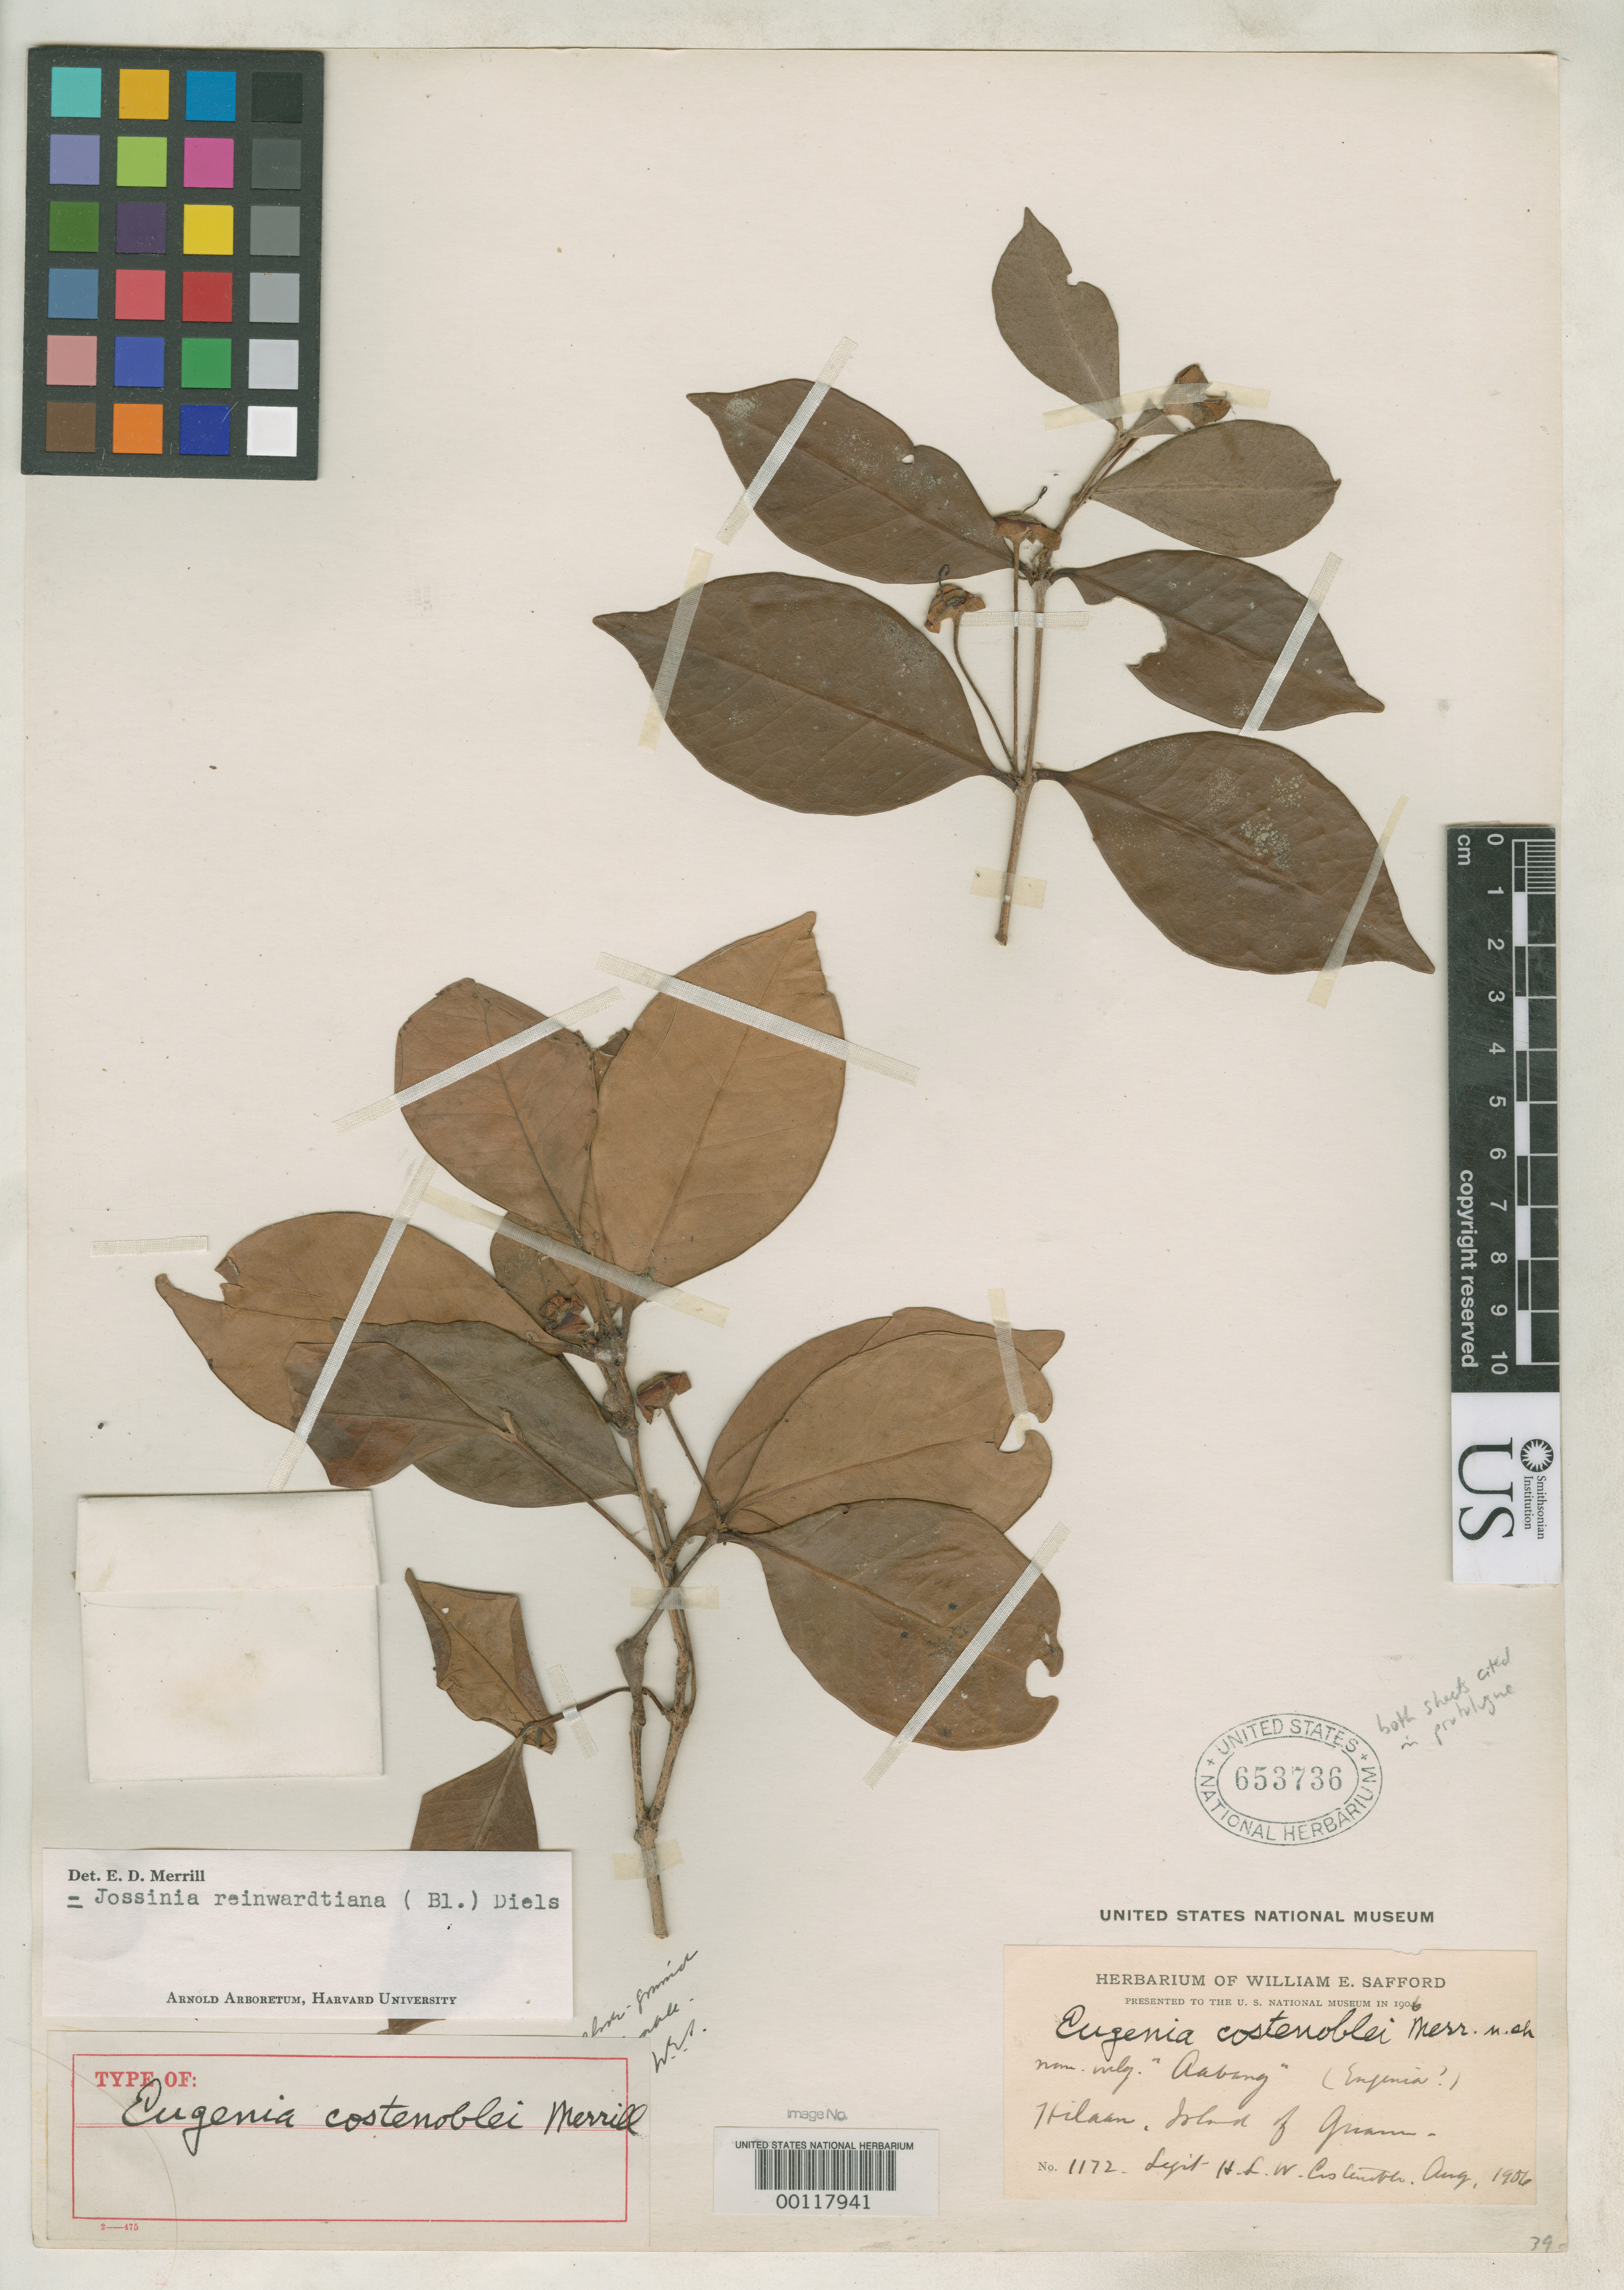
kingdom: Plantae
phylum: Tracheophyta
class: Magnoliopsida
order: Myrtales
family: Myrtaceae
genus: Eugenia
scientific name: Eugenia costenoblei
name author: Merr.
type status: Holotype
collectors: H. Costenoble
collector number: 1172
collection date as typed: Aug 1906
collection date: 1906-08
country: Guam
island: Guam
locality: Hilaan.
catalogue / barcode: US 653736